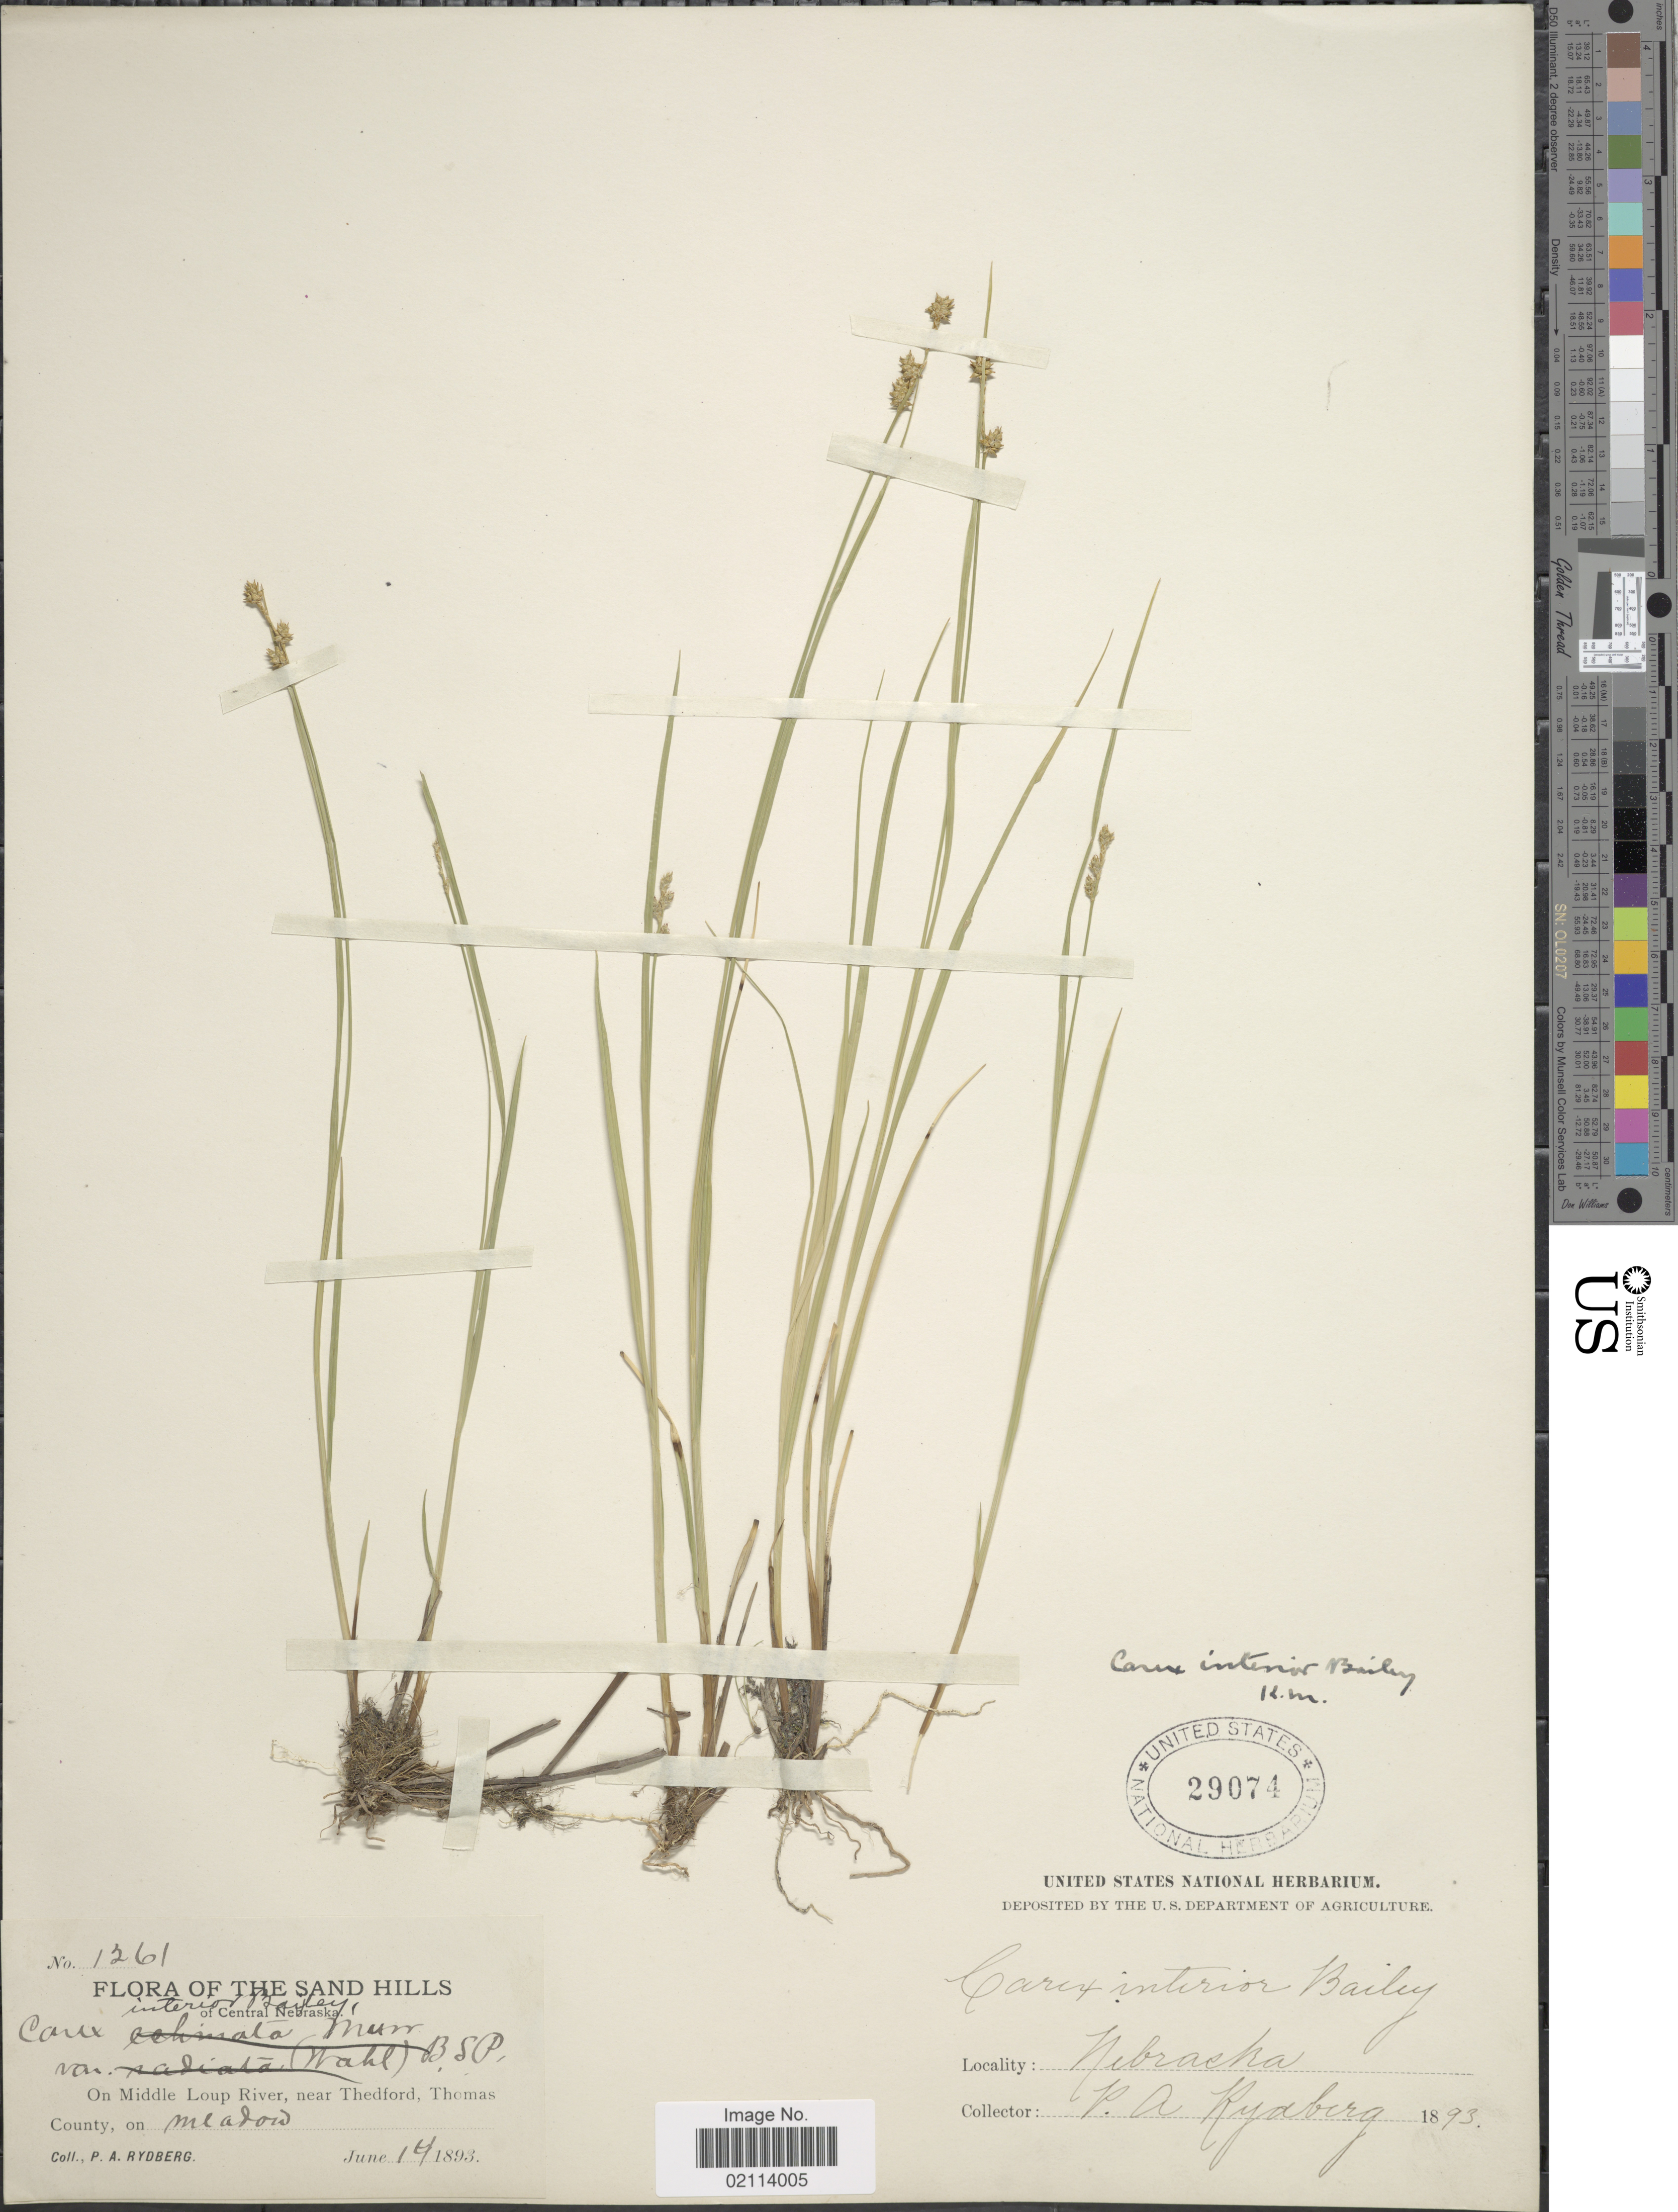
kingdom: Plantae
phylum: Tracheophyta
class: Liliopsida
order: Poales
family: Cyperaceae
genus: Carex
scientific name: Carex interior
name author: L.H. Bailey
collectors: P. A. Rydberg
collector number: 1261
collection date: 1893-06-14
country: United States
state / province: Nebraska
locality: The Sand Hills of Central Nebraska, on Middle Loup River, near Thedford, Thomas County, on meadow.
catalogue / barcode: US 29074